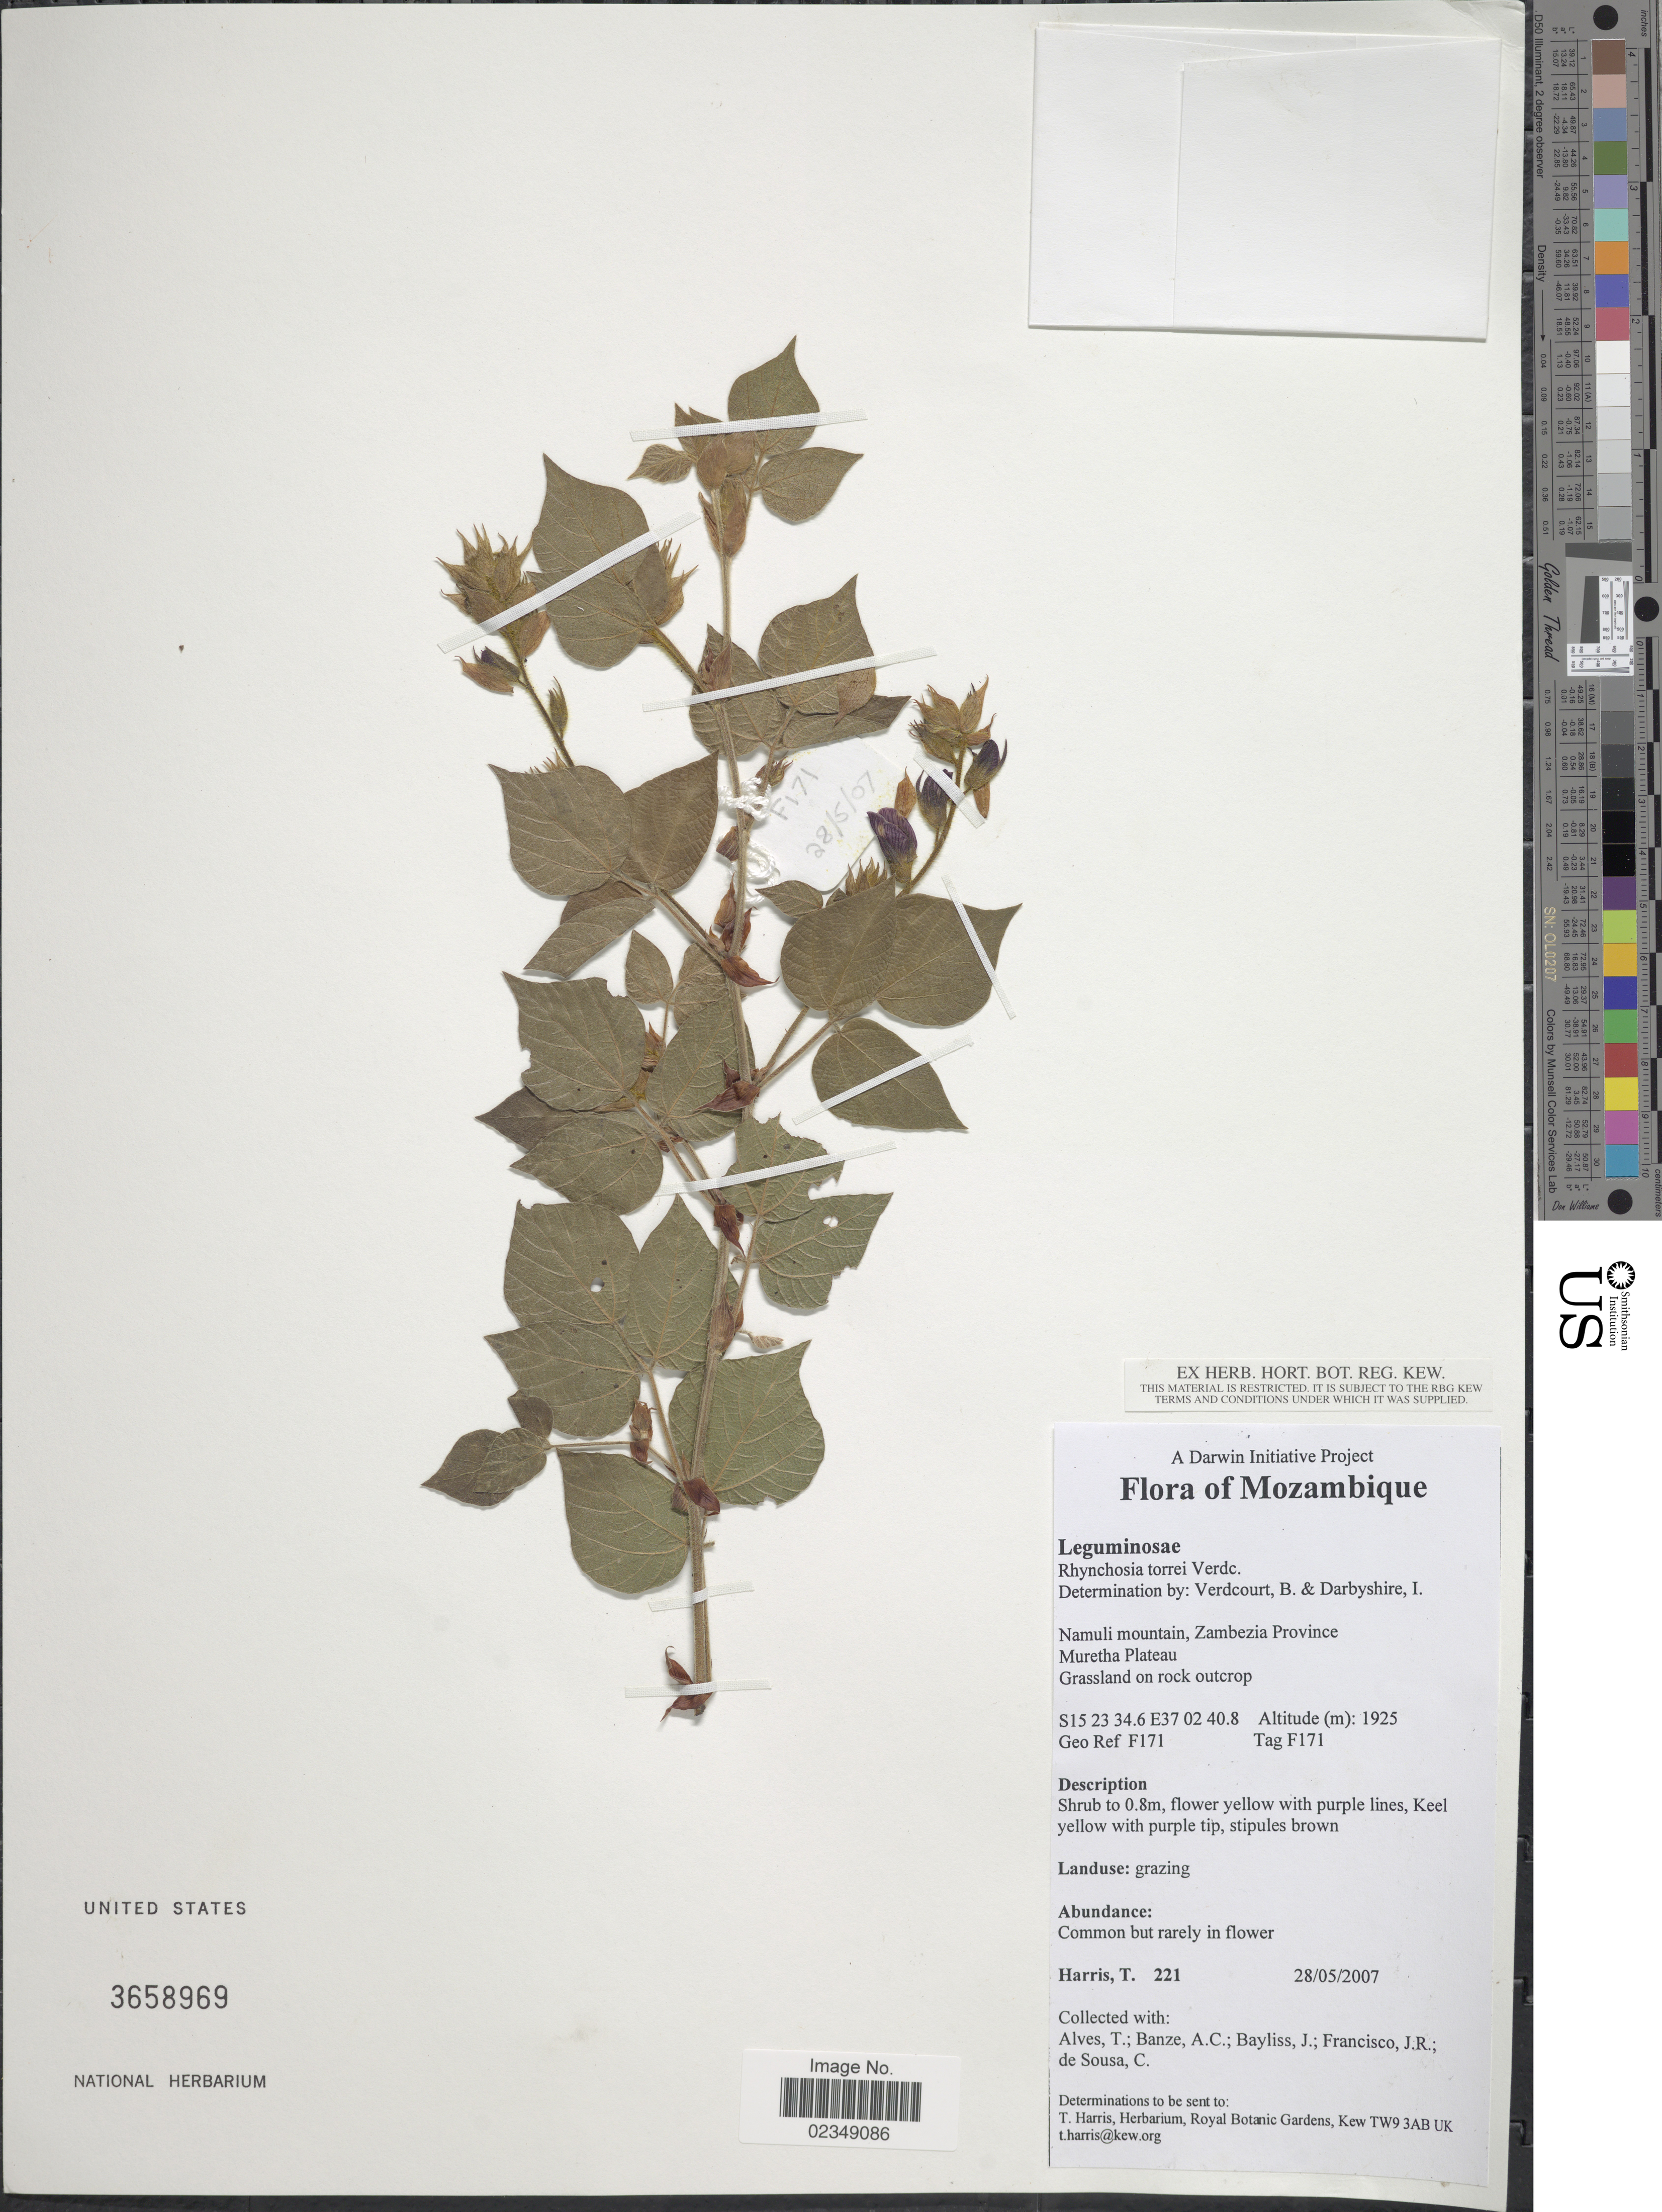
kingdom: Plantae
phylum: Tracheophyta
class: Magnoliopsida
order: Fabales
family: Fabaceae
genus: Rhynchosia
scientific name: Rhynchosia torreyi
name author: Vail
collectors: T. Alves, T. Alves, J. Bayliss, J. Francisco & C. de Sousa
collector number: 221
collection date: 2007-05-28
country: Mozambique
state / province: Zambézia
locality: Namuli Mountain, Muretha Plateau, grassland on rock outcrop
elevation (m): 1925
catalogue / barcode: US 3658969